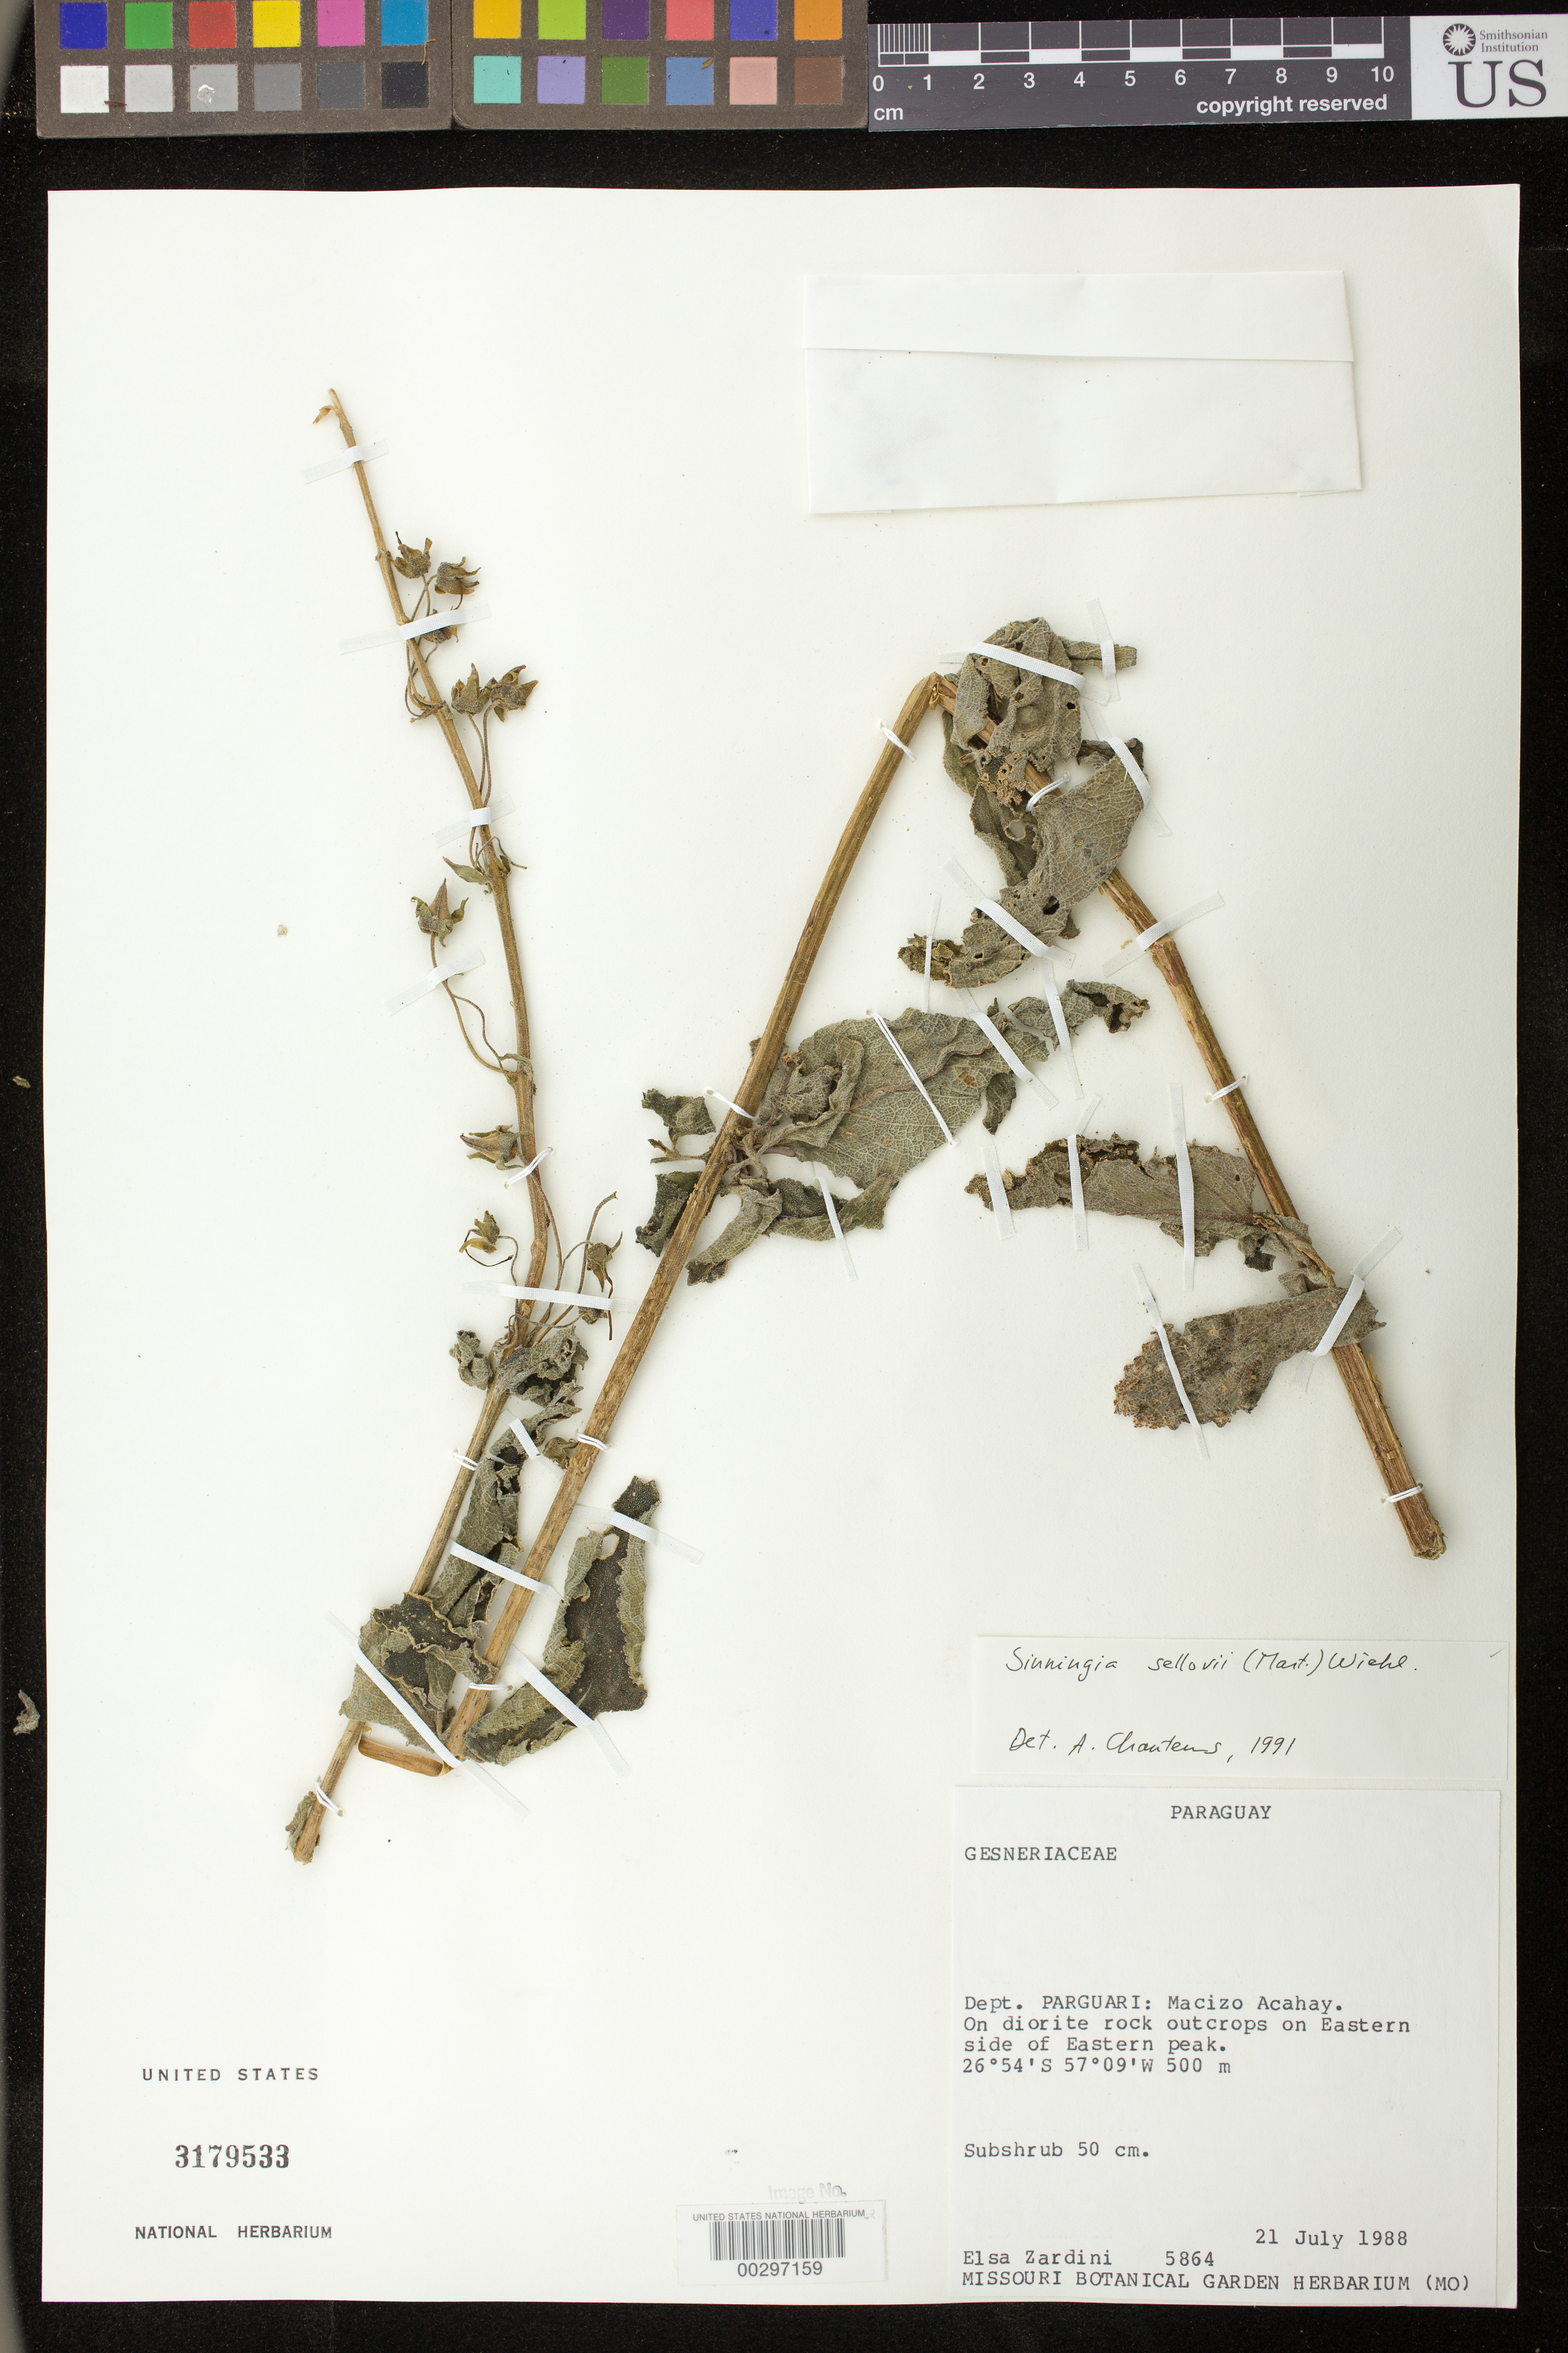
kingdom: Plantae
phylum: Tracheophyta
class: Magnoliopsida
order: Lamiales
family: Gesneriaceae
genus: Sinningia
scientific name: Sinningia sellovii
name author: (Mart.) Wiehler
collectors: E. M. Zardini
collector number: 5864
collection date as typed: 21 Jul 1988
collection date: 1988-07-21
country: Paraguay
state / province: Paraguarí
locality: Macizo Acahay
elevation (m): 500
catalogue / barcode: US 3179533